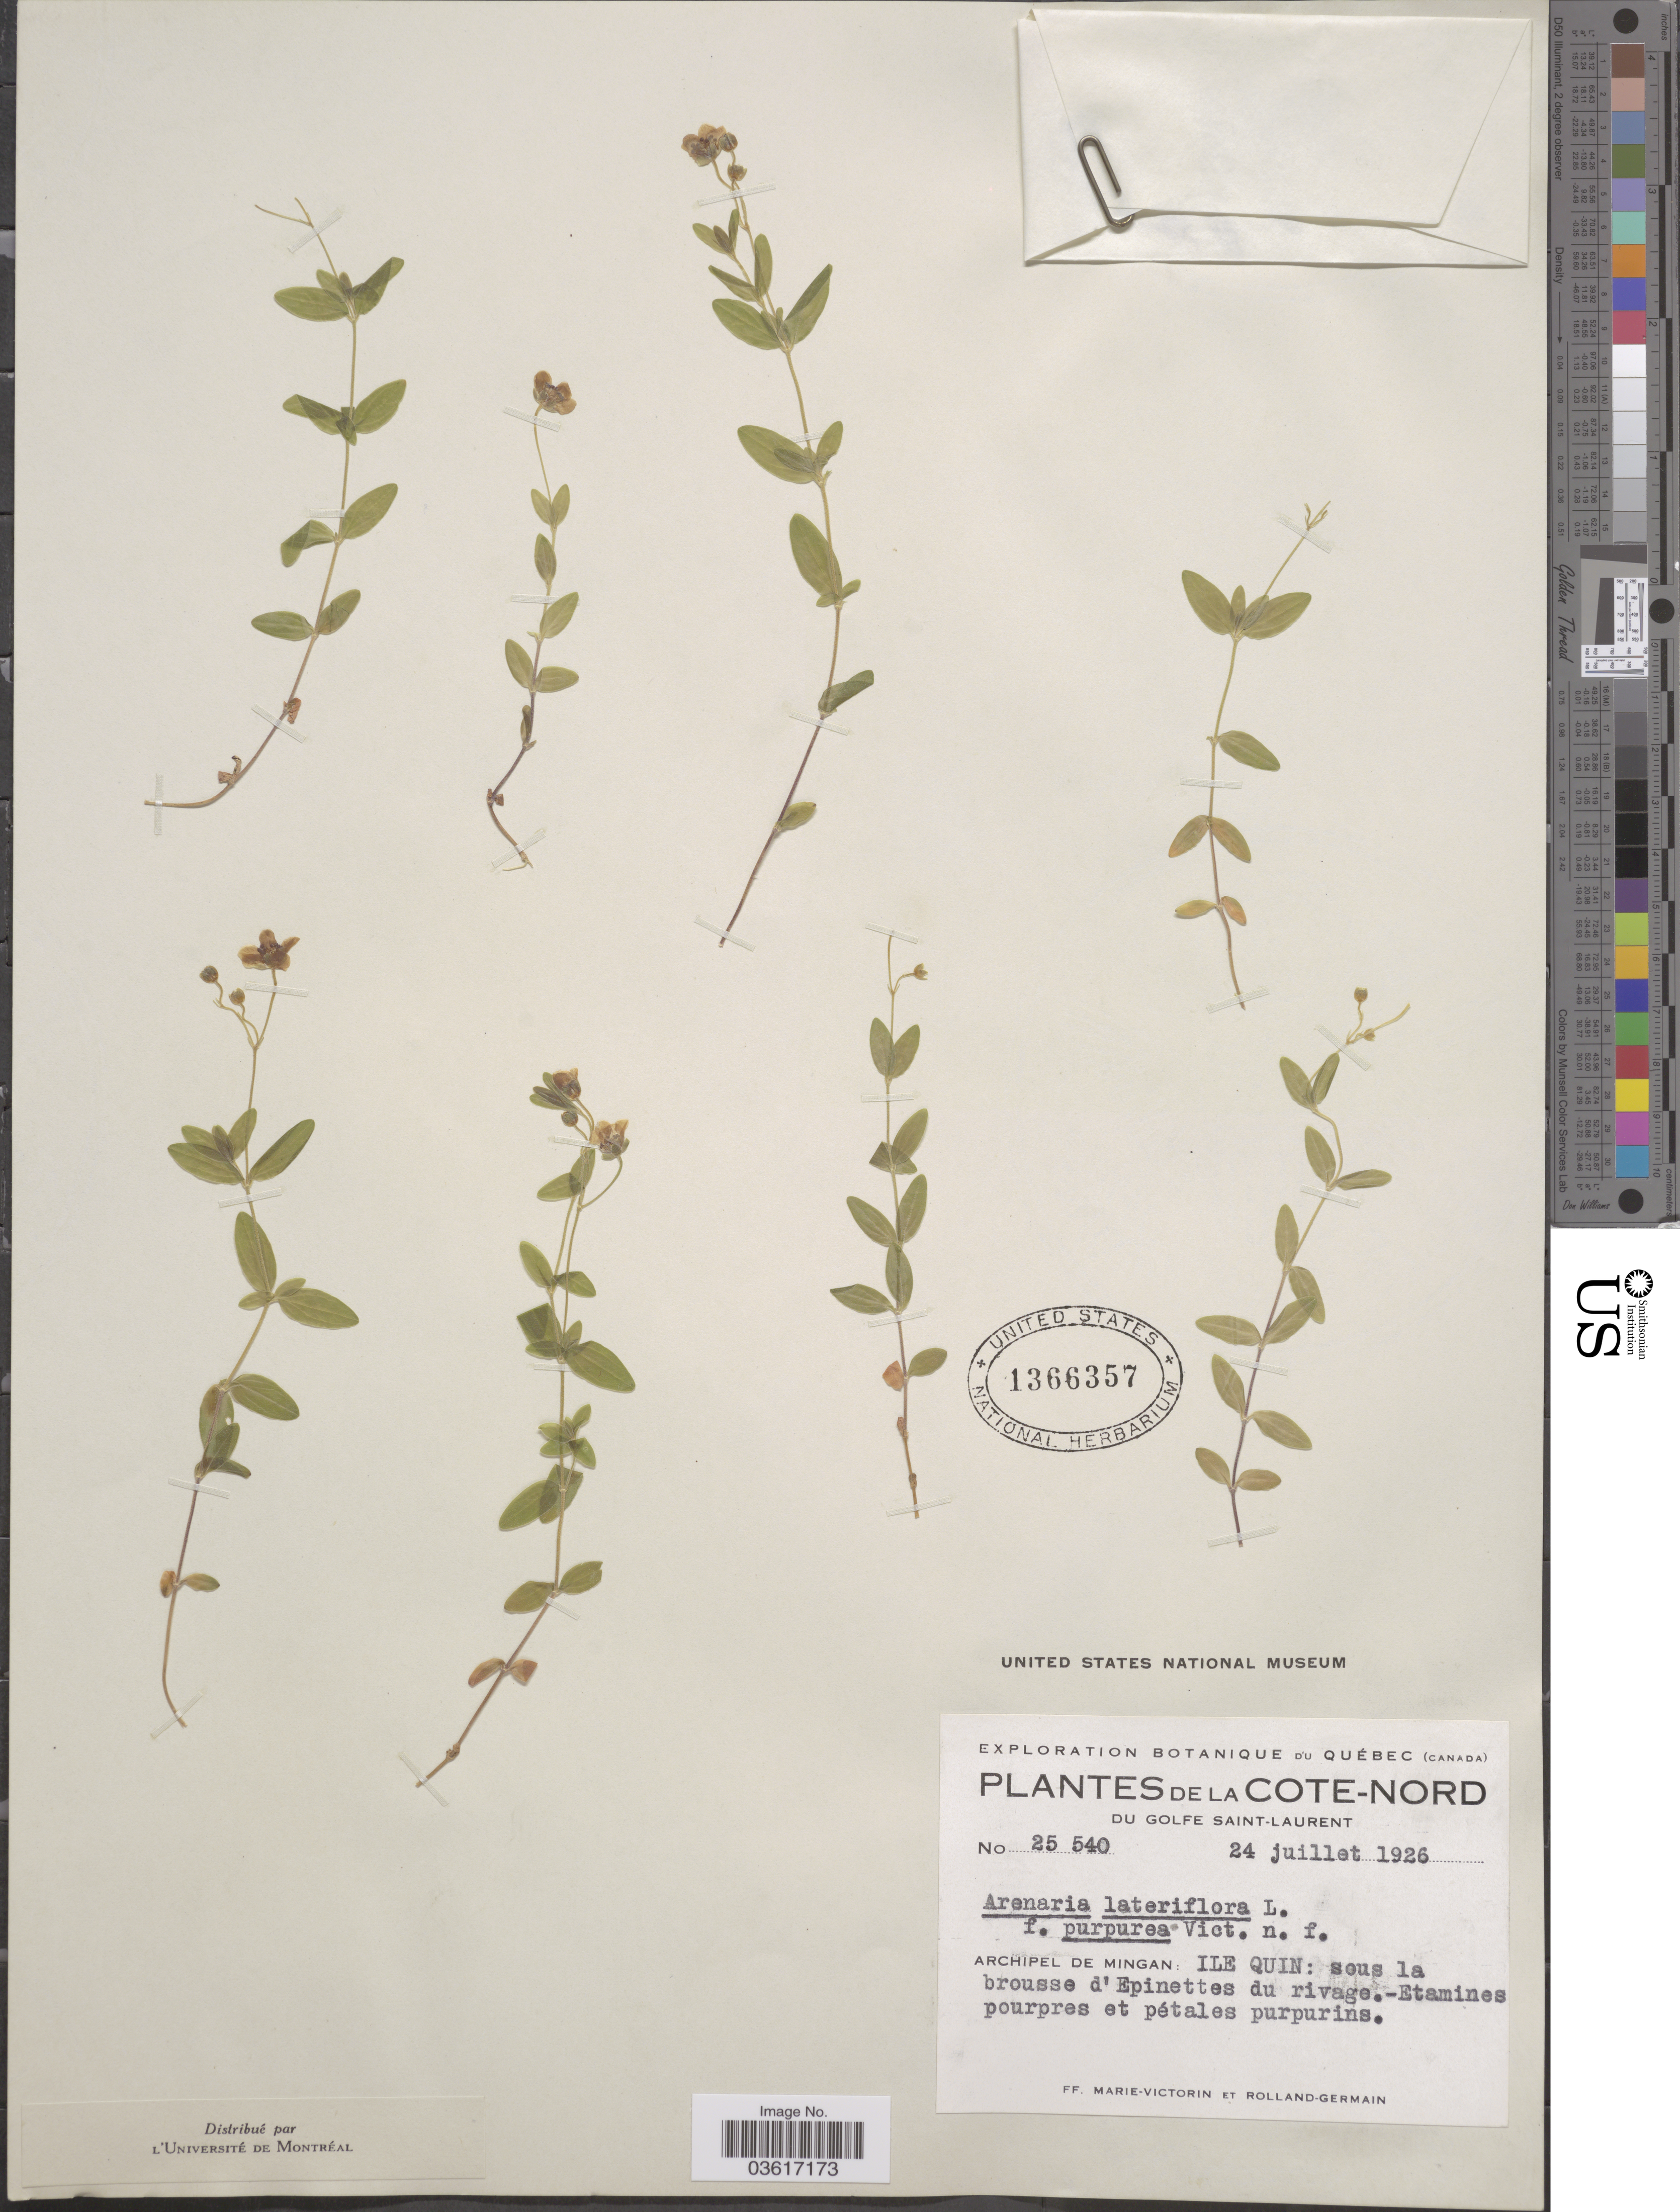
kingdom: Plantae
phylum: Tracheophyta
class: Magnoliopsida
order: Caryophyllales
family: Caryophyllaceae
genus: Moehringia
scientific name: Moehringia lateriflora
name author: (L.) Fenzl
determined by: Strong, Mark T., (BOT), Smithsonian Institution - National Museum of Natural History (UNITED STATES)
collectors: F. Marie-Victorin & Rolland-Germain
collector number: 25540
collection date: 1926-07-24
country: Canada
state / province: Quebec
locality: De la Cote-Nord du Golfe Saint-Laurent. Archipel de Mingan: Ile Quin.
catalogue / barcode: US 1366357